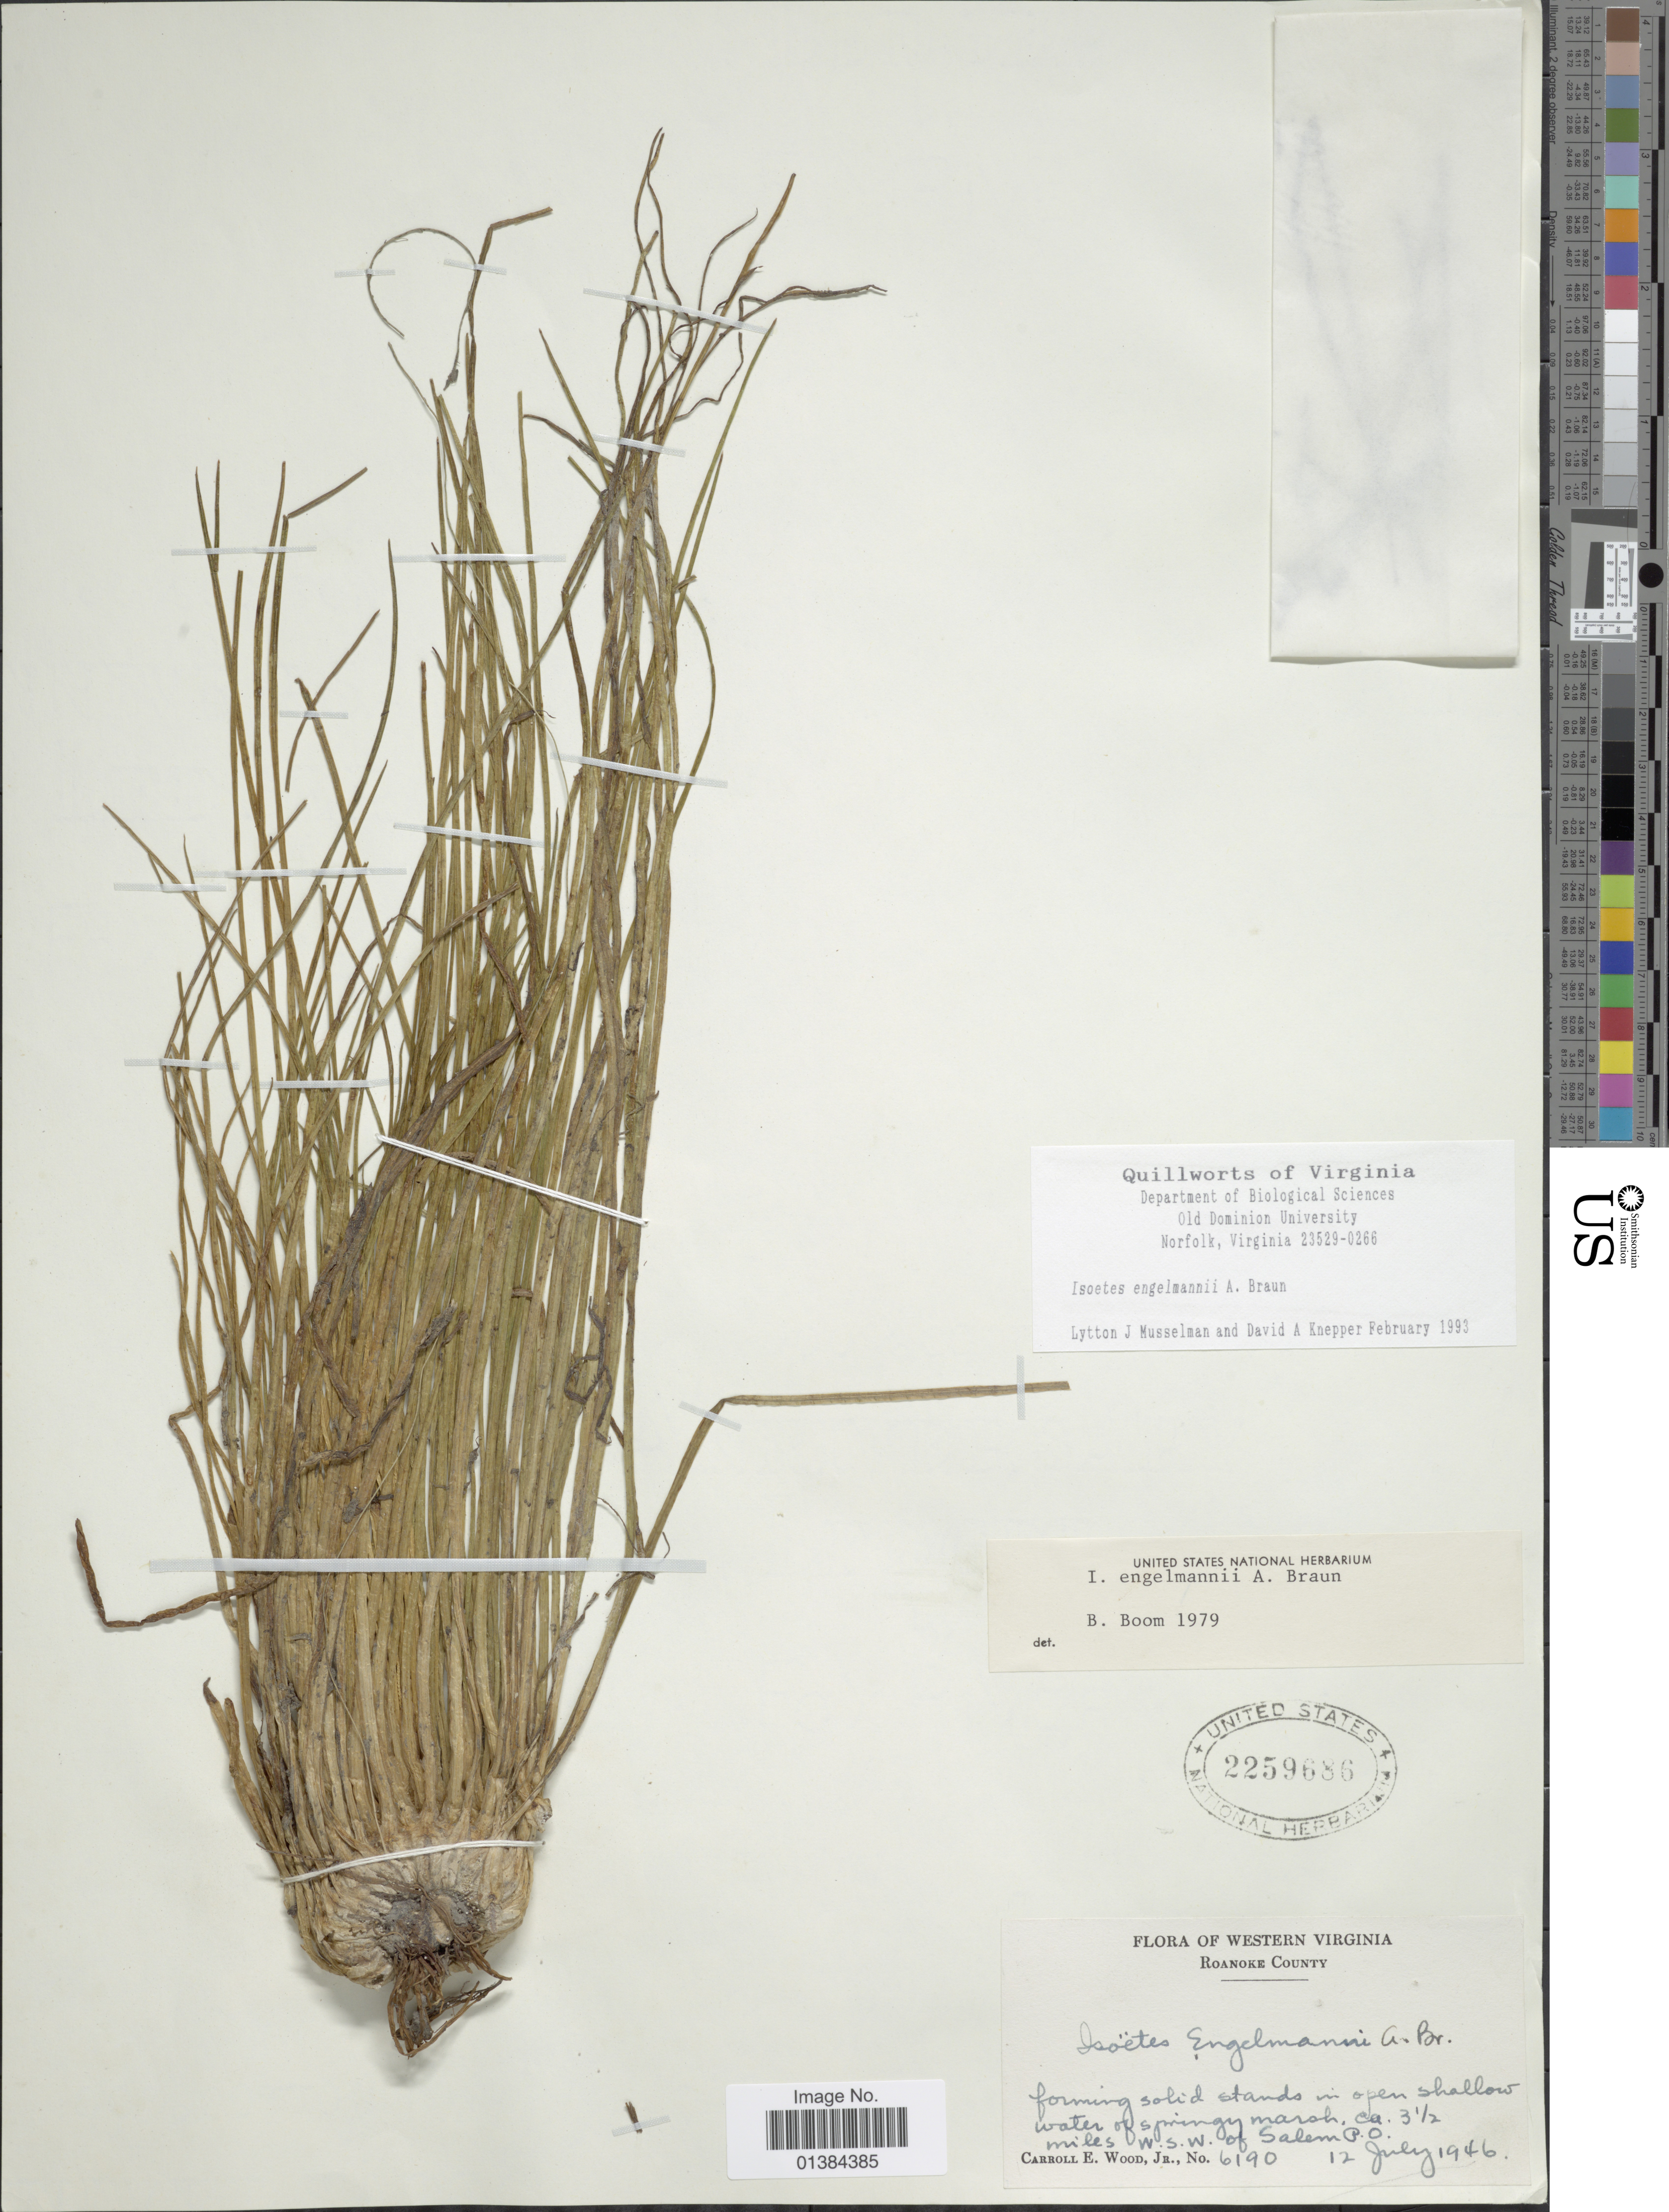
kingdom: Plantae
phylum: Tracheophyta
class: Lycopodiopsida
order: Isoetales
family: Isoetaceae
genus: Isoetes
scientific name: Isoetes engelmannii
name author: A. Braun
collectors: C. E. Wood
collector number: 6190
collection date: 1946-07-12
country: United States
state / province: Virginia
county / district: Roanoke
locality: Ca. 3½ miles WSW of Salem P.O.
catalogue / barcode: US 2259686